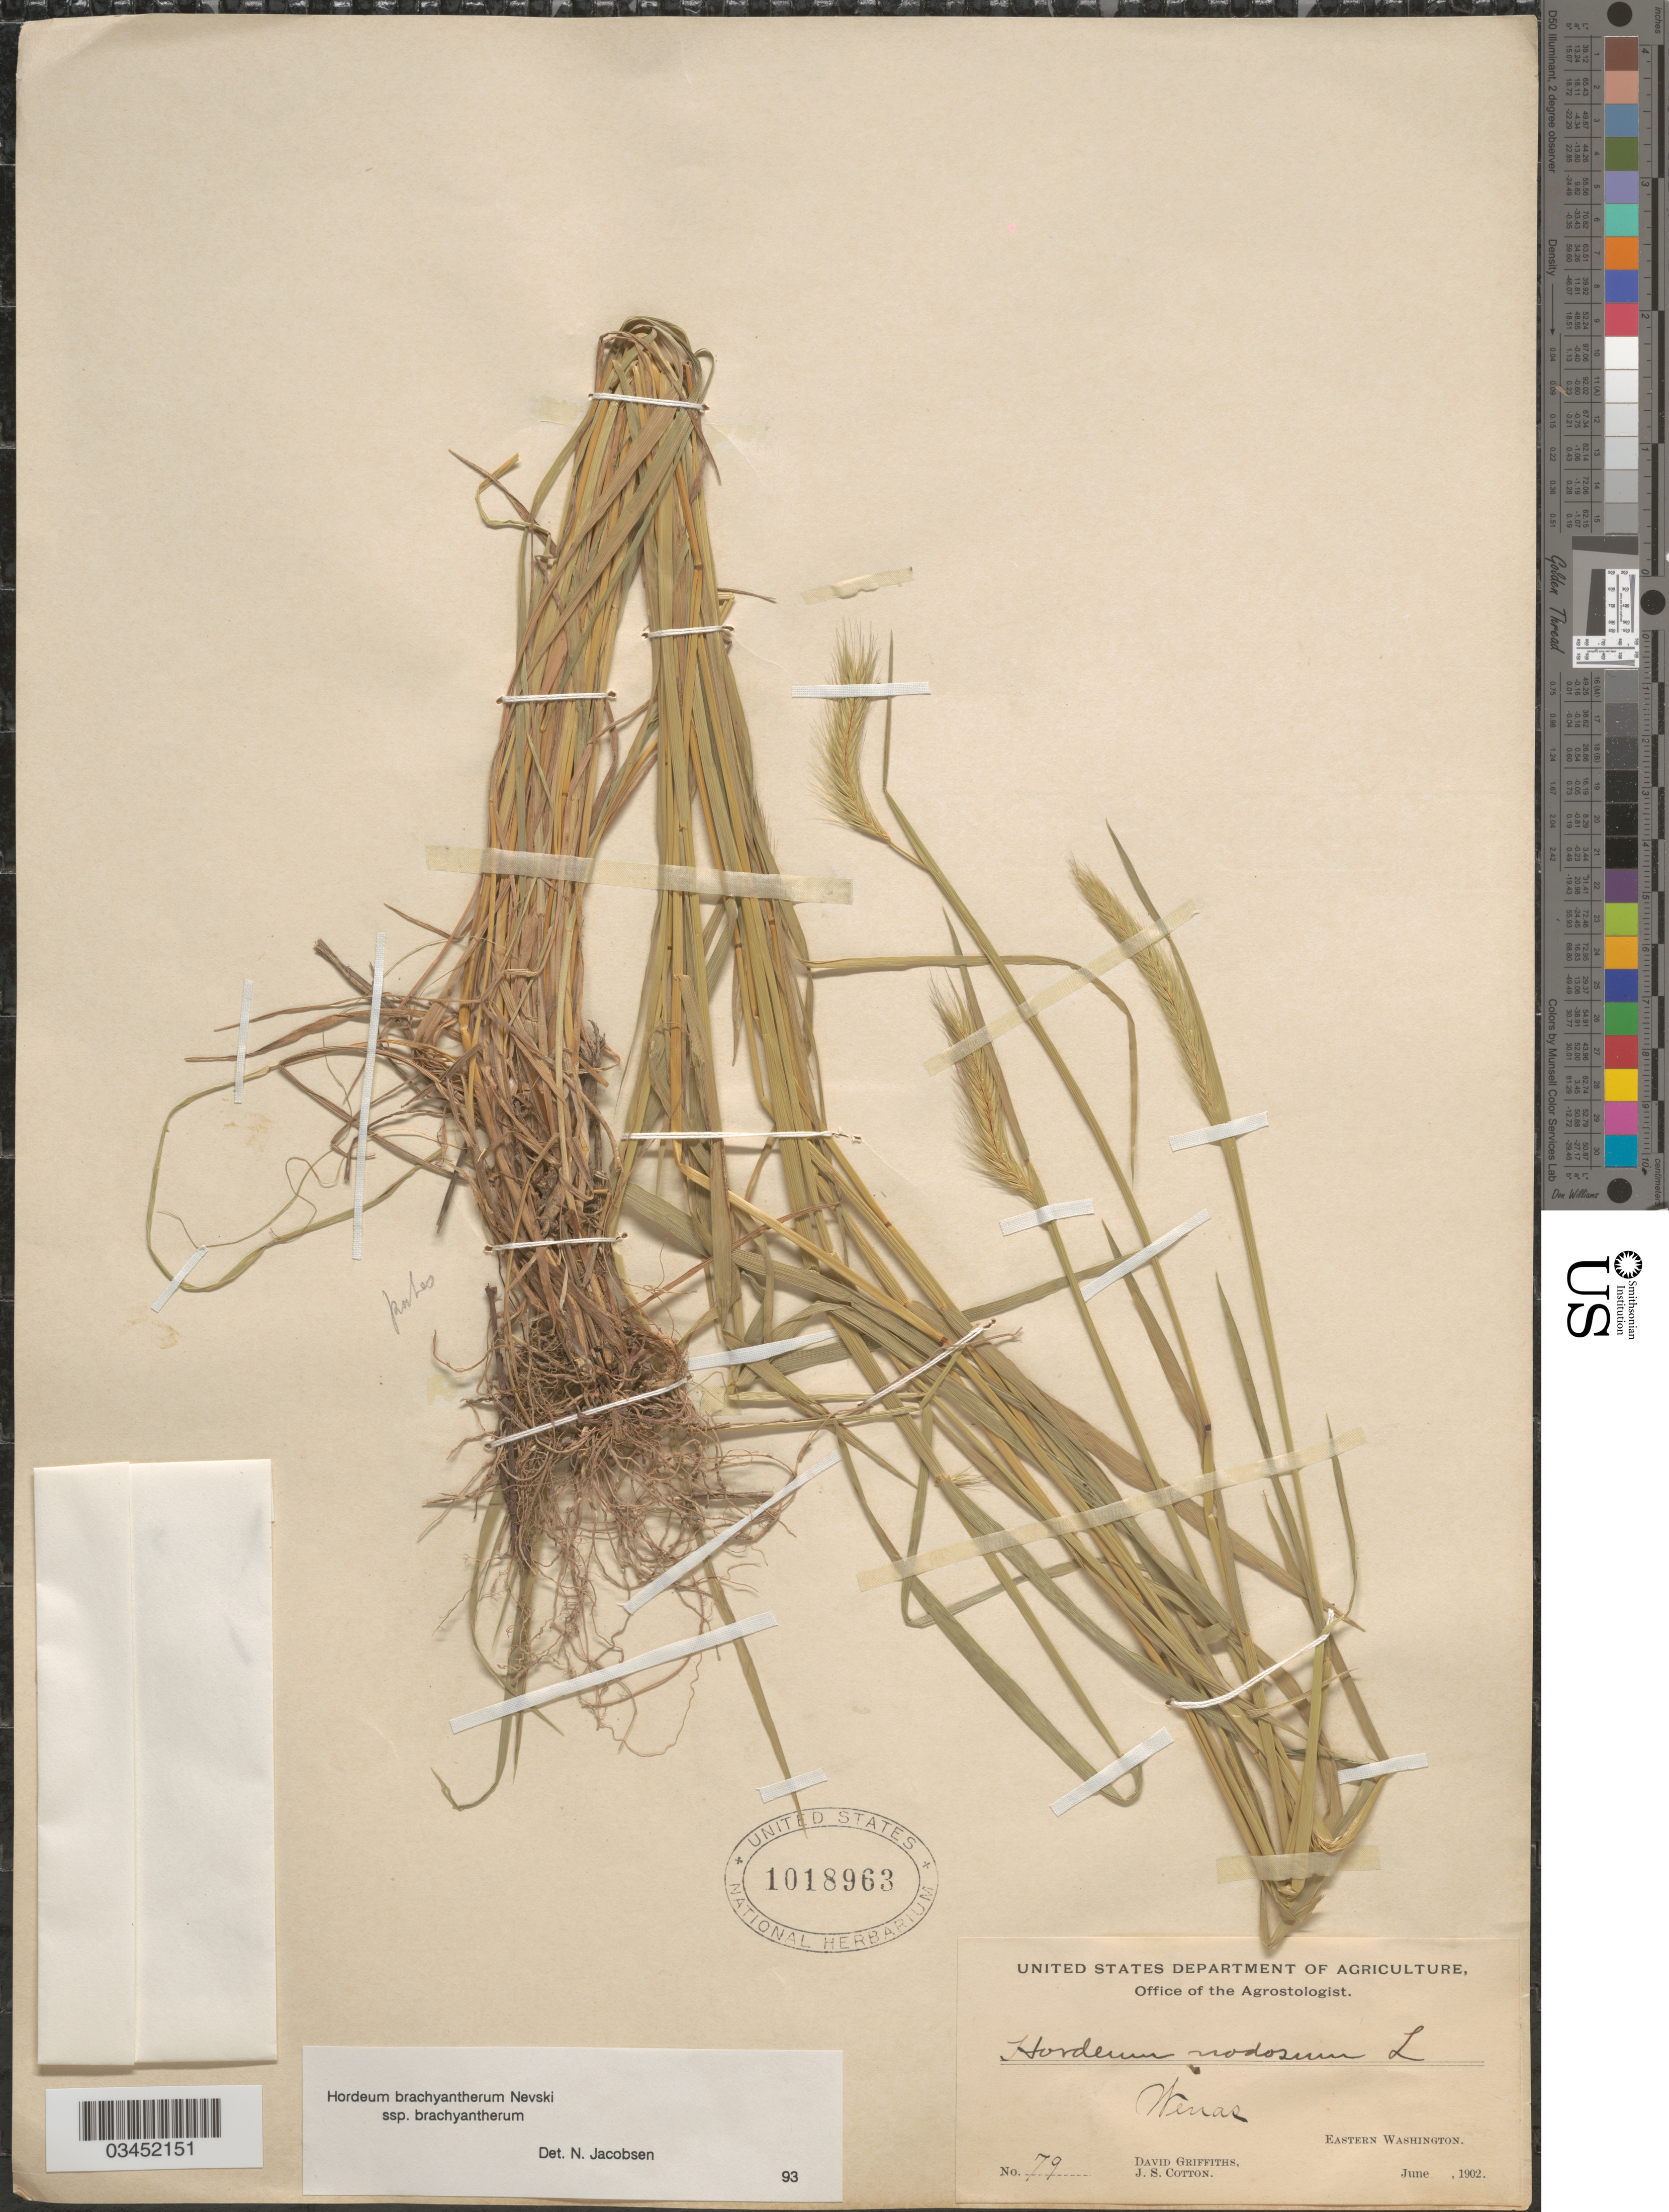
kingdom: Plantae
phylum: Tracheophyta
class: Liliopsida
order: Poales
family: Poaceae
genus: Hordeum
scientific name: Hordeum brachyantherum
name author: Nevski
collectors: D. Griffiths & J. S. Cotton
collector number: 79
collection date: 1902-06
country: United States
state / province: Washington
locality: Wenas. Eastern Washington.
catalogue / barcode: US 1018963